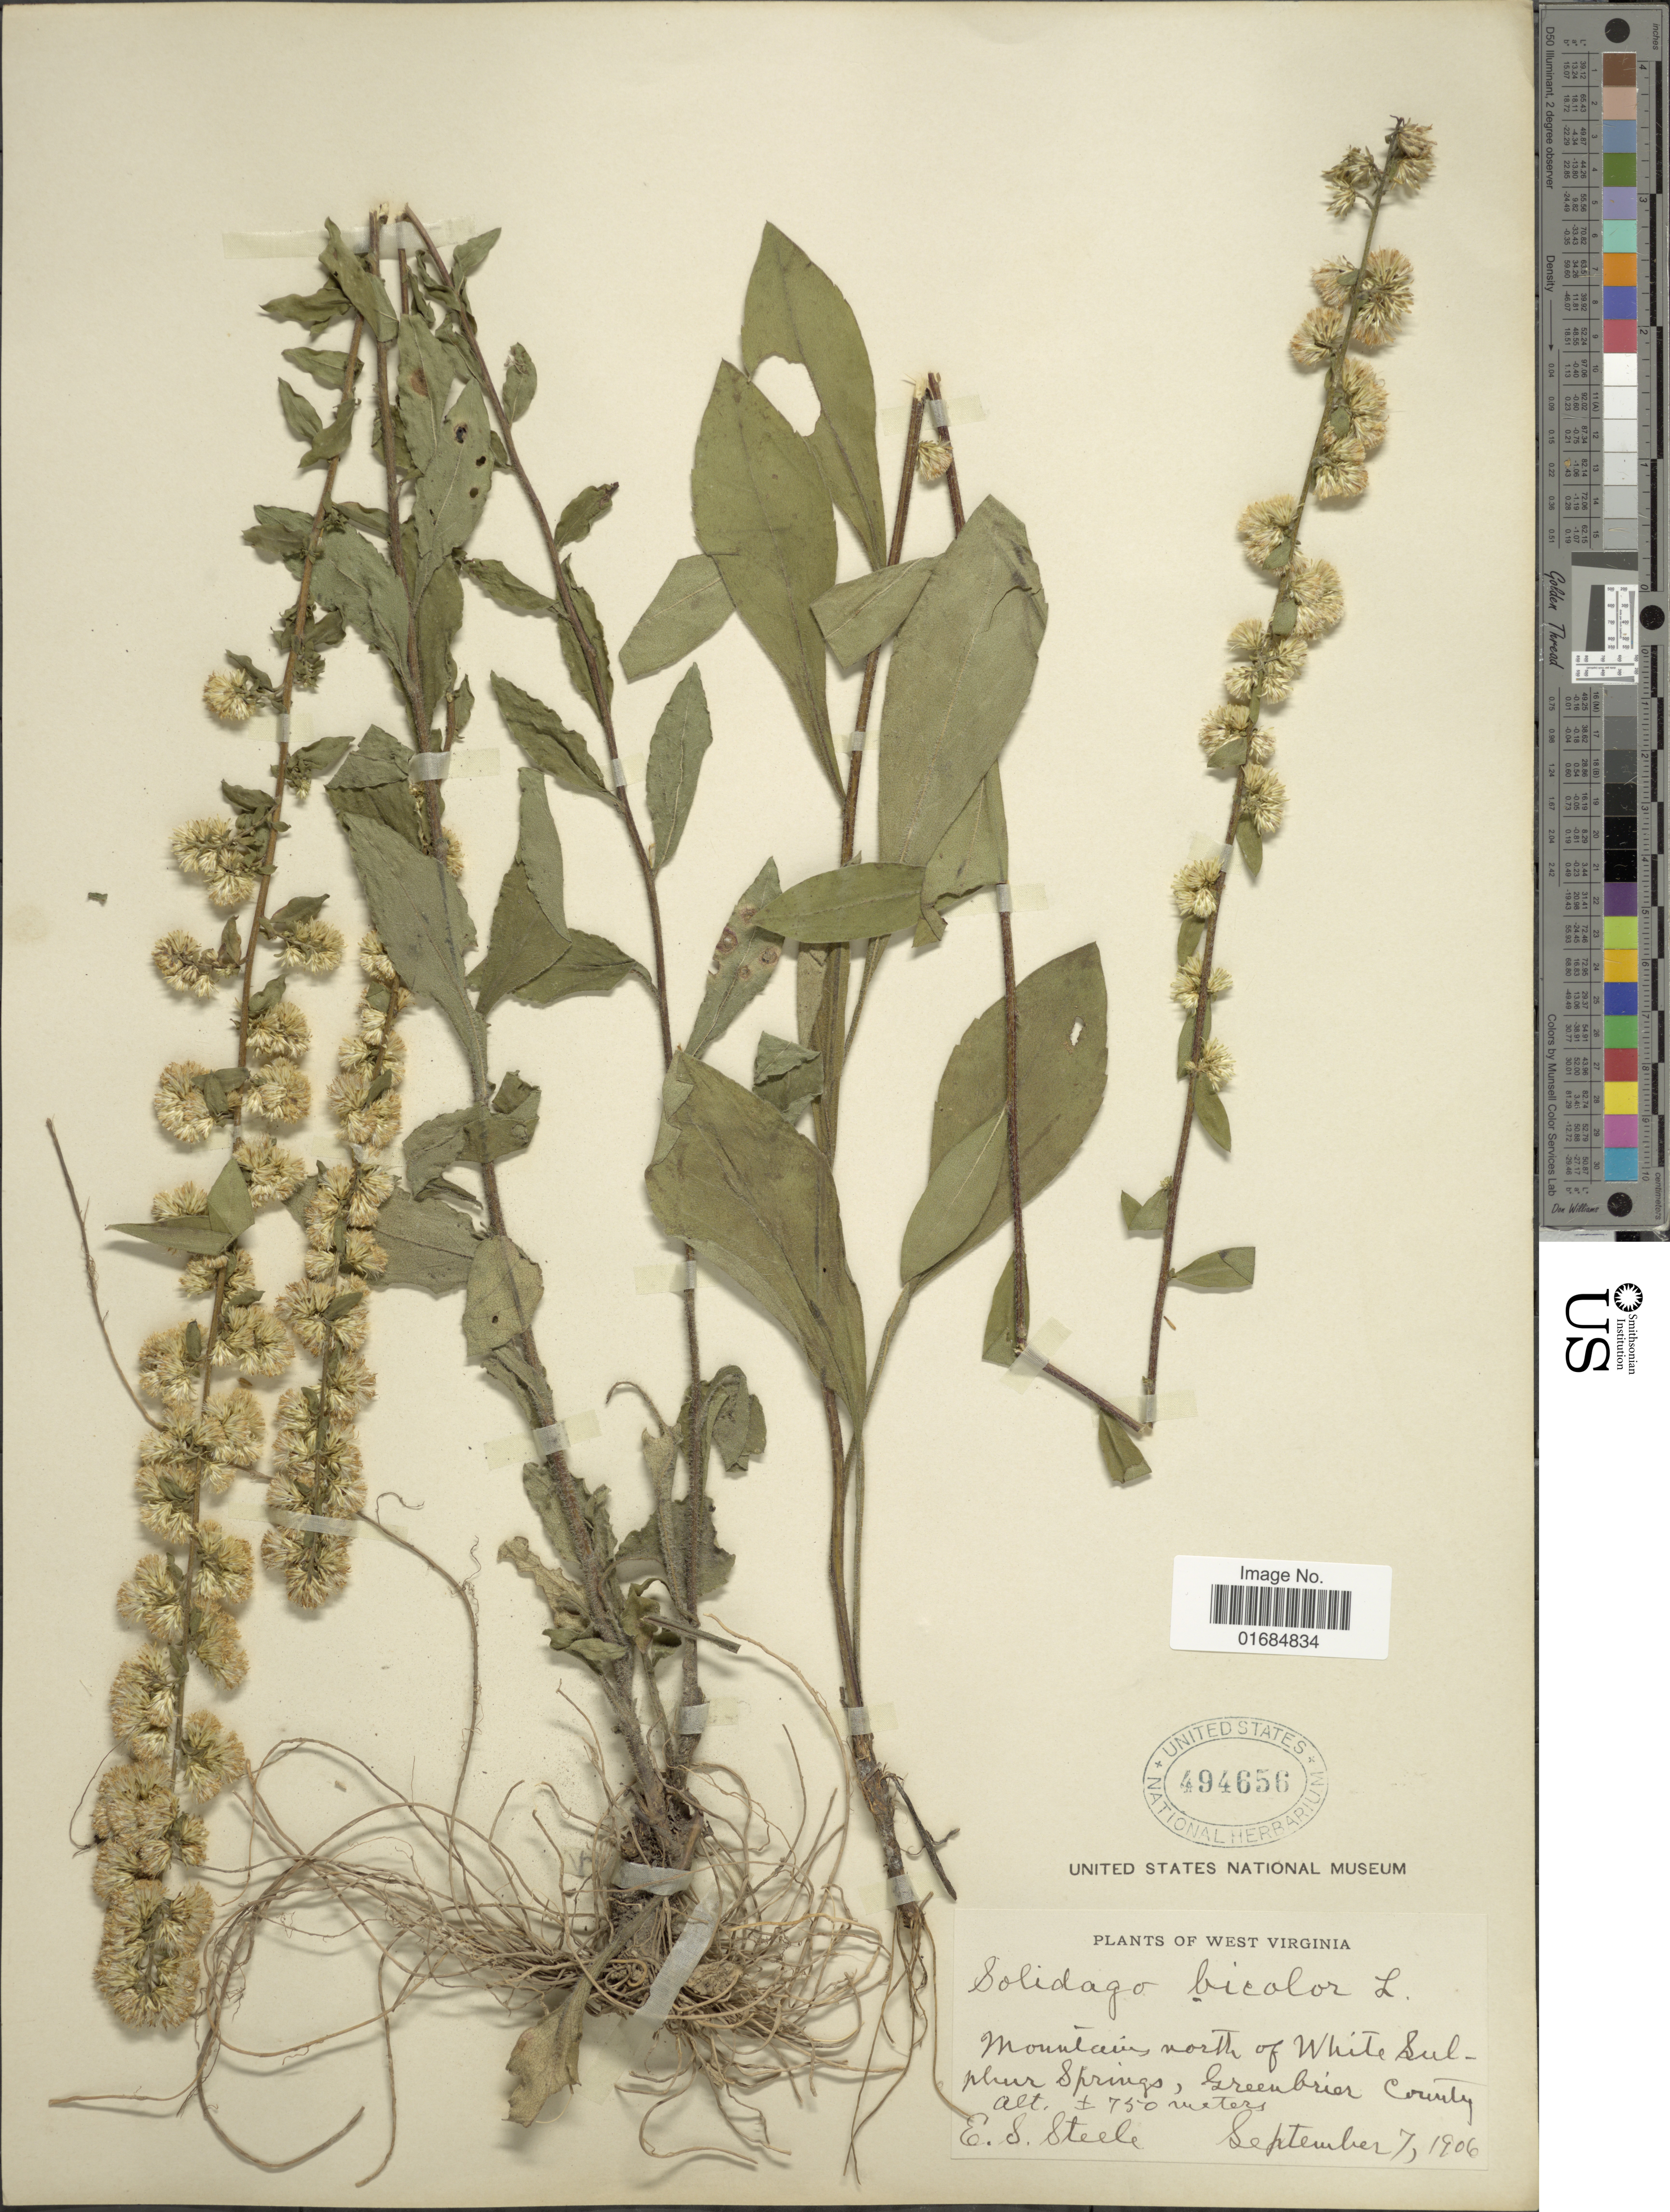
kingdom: Plantae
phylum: Tracheophyta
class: Magnoliopsida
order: Asterales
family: Asteraceae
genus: Solidago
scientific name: Solidago bicolor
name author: L.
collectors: E. Steele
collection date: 1906-09-07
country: United States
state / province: West Virginia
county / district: Greenbrier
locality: Mountains north of white Sulphur Springs, Greenbrier County.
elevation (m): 750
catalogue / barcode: US 494656